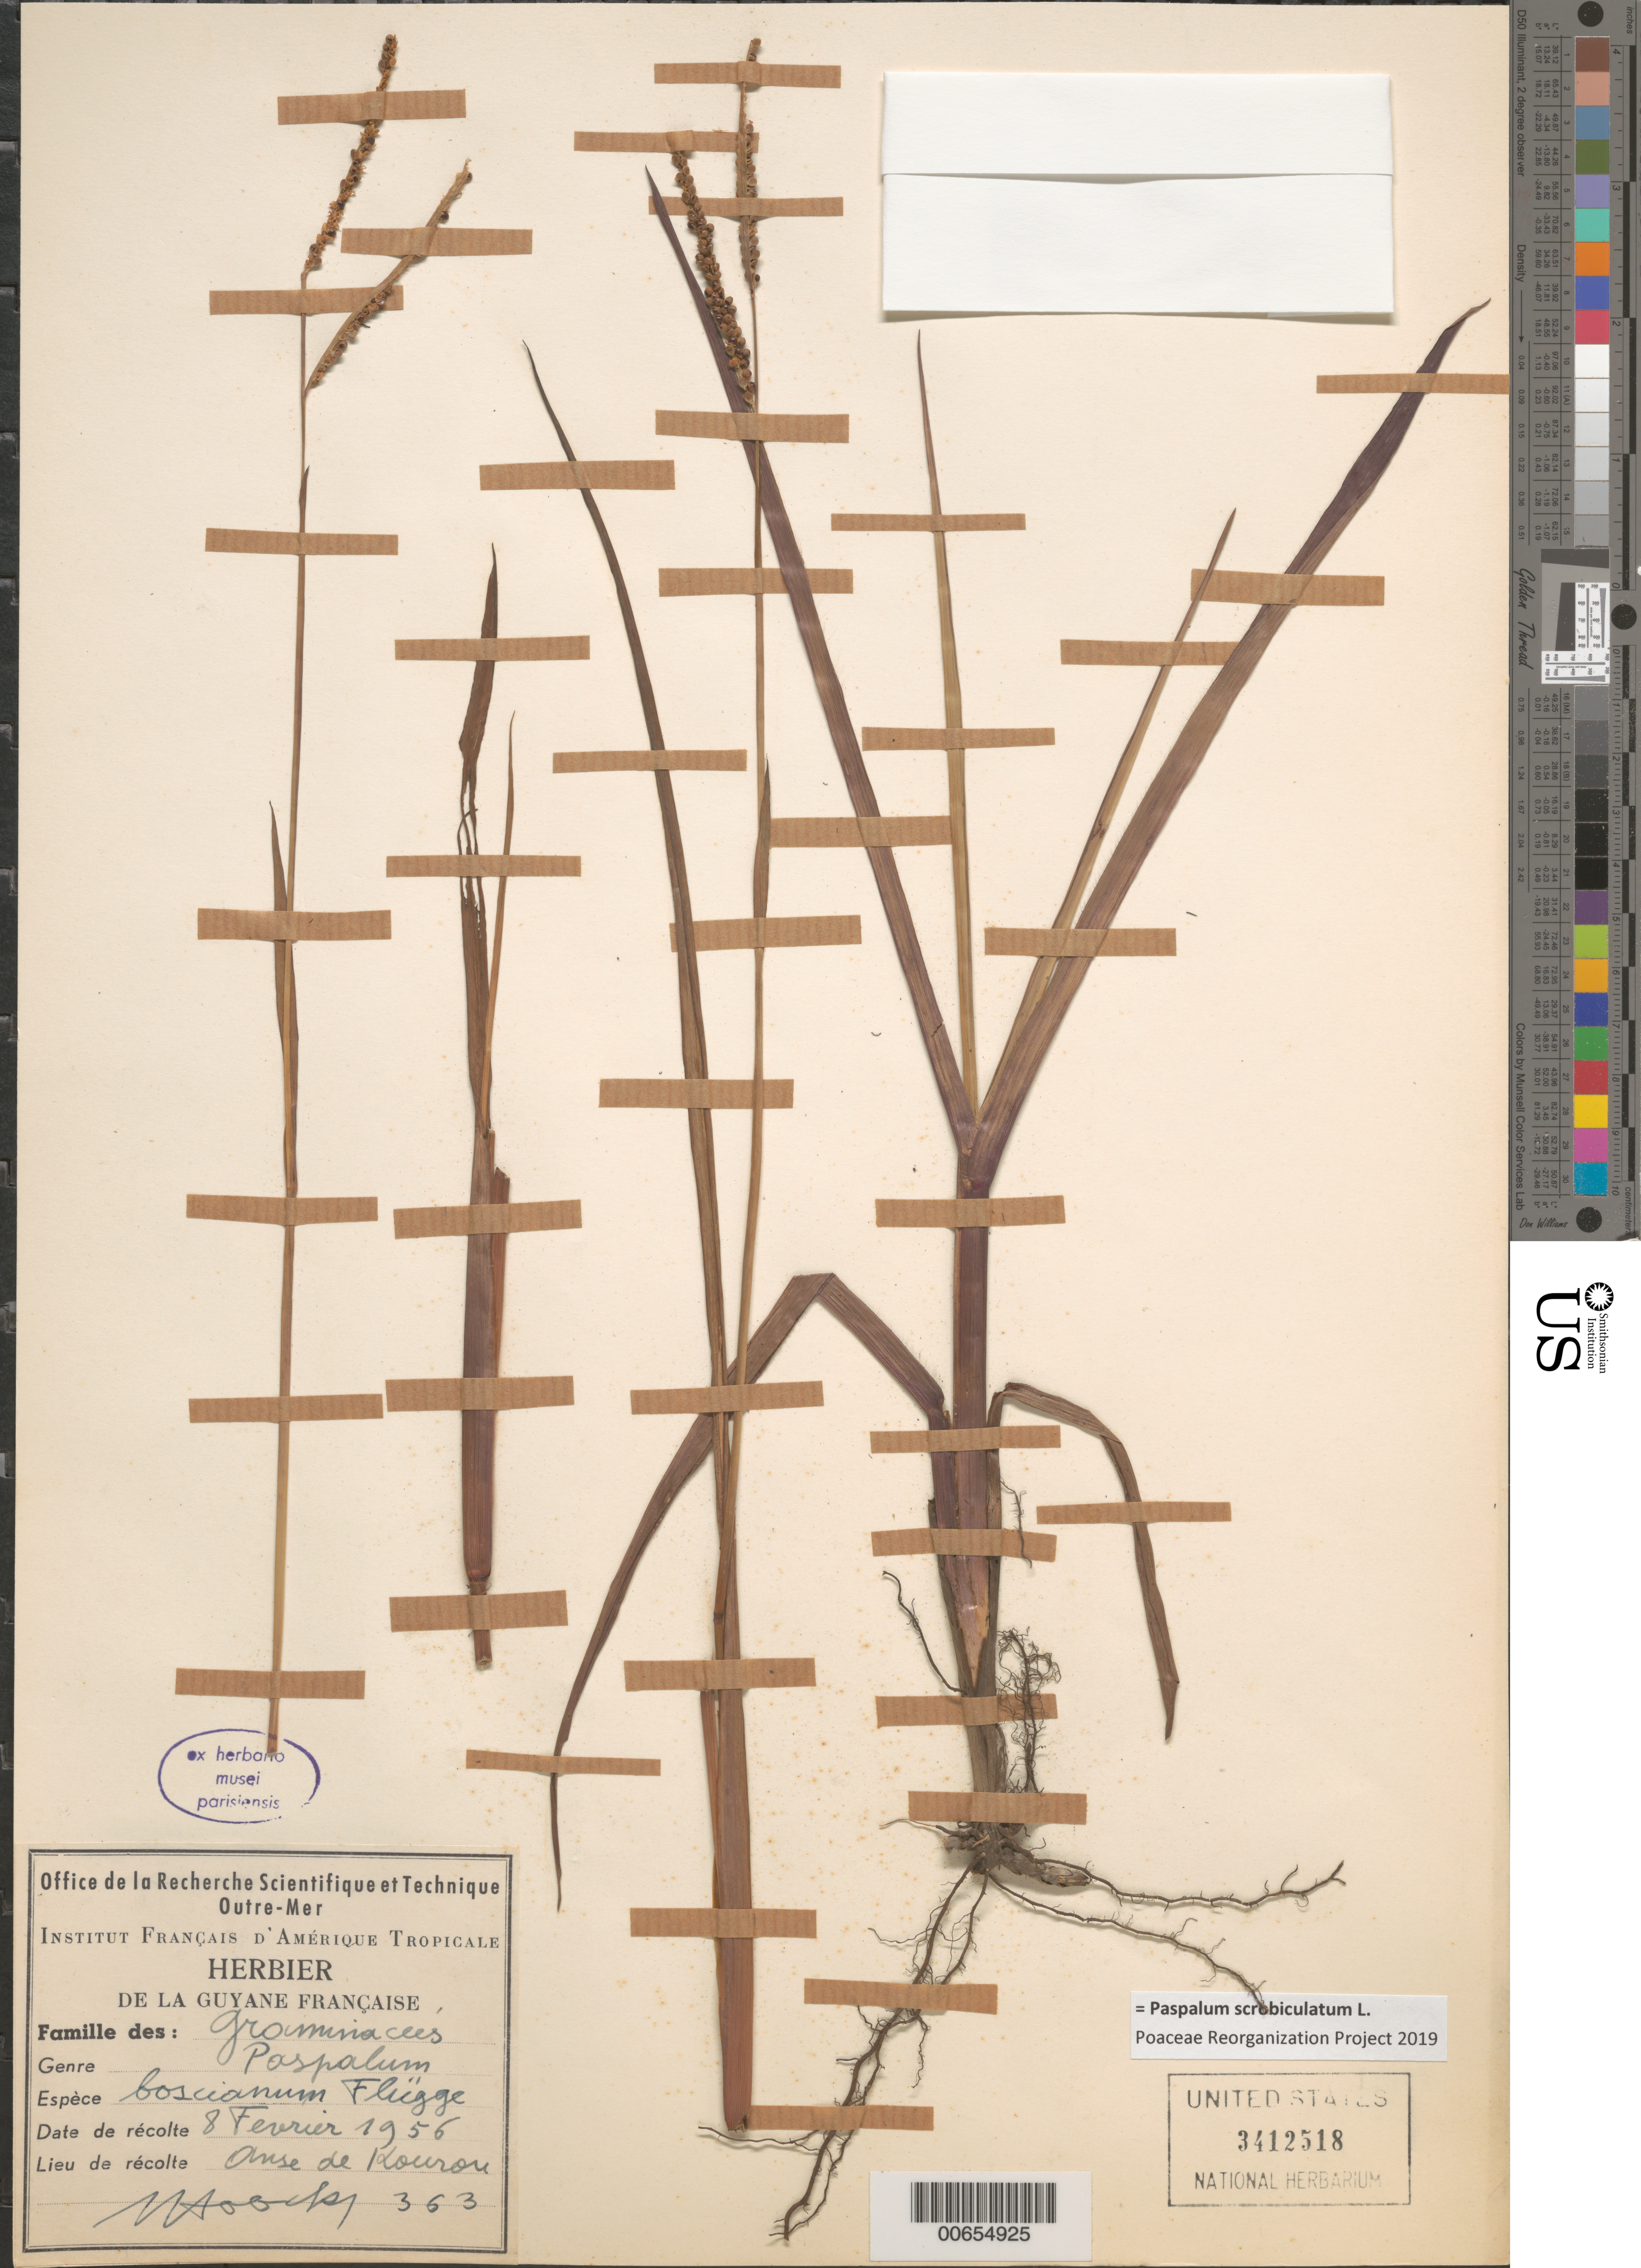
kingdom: Plantae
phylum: Tracheophyta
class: Liliopsida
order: Poales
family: Poaceae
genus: Paspalum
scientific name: Paspalum boscianum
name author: Flüggé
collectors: J. Hoock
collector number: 363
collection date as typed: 8-Feb-56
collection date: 1956-02-08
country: French Guiana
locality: Anse de Kourou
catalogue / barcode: US 3412518